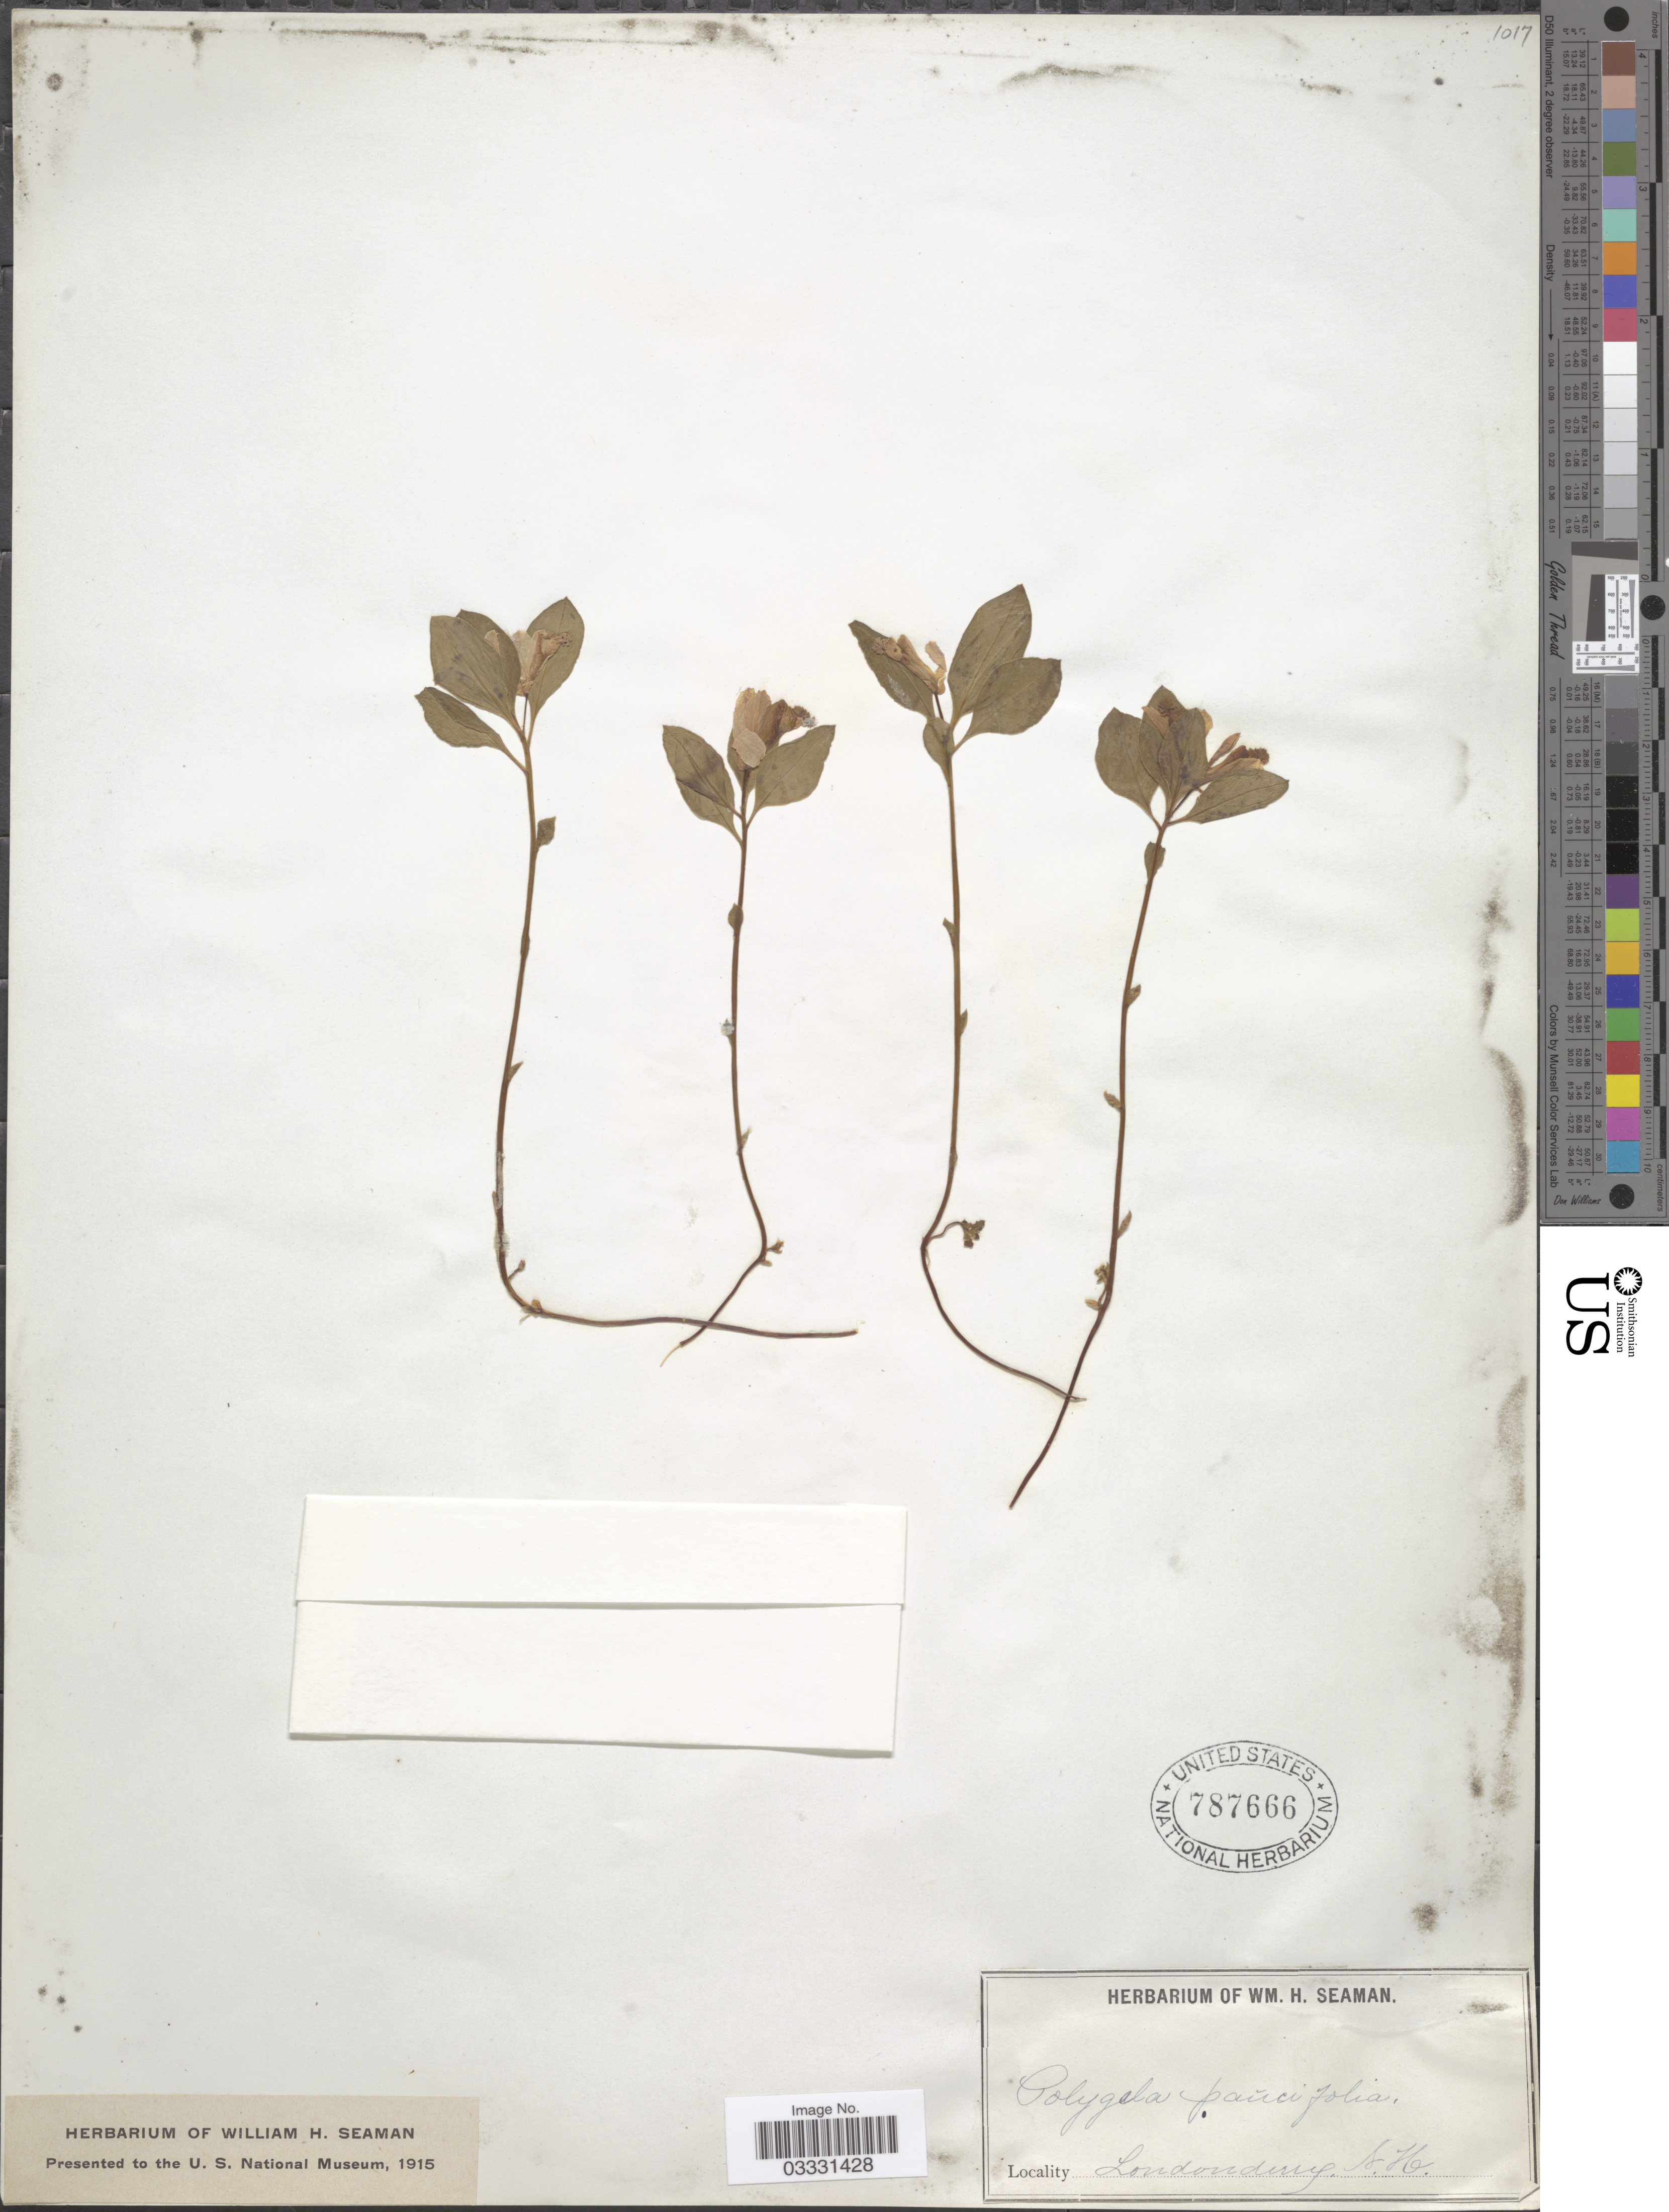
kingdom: Plantae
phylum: Tracheophyta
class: Magnoliopsida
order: Fabales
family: Polygalaceae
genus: Polygaloides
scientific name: Polygaloides paucifolia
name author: (Willd.) J.R. Abbott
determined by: Strong, Mark T., (BOT), Smithsonian Institution - National Museum of Natural History (UNITED STATES)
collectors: Ex herb. W. H. Seaman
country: United States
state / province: New Hampshire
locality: Londonderry.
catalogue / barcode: US 787666